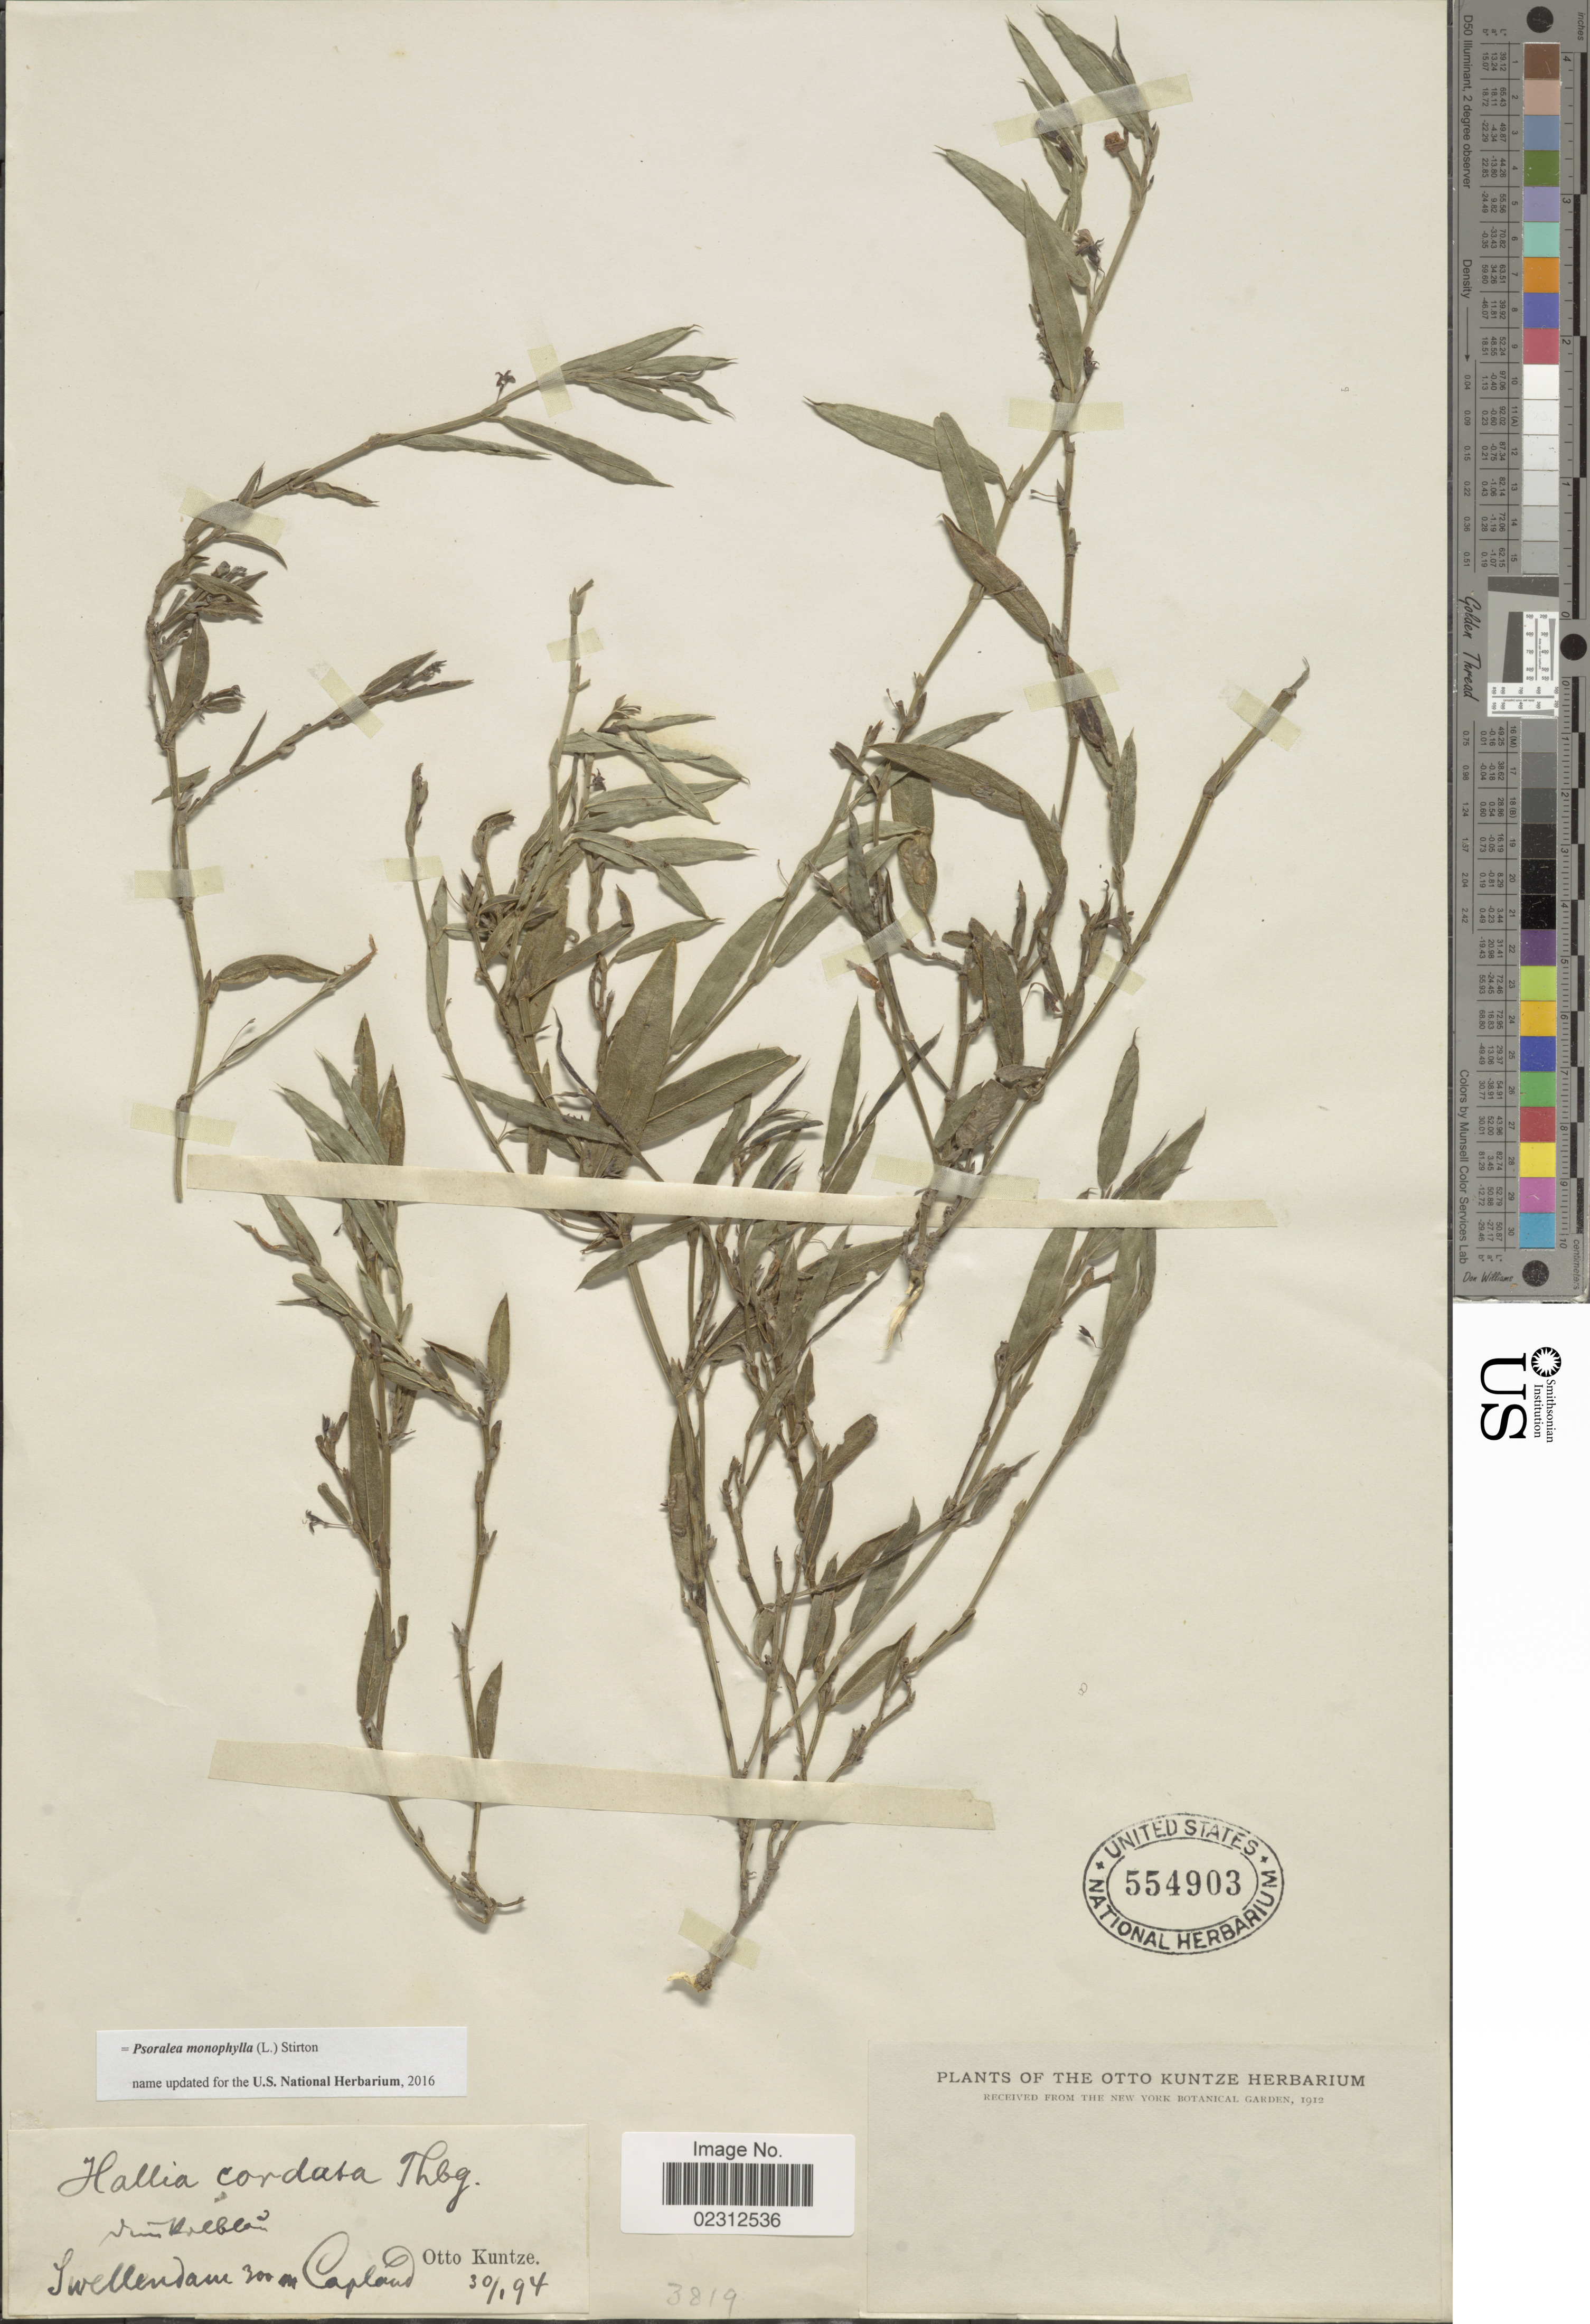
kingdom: Plantae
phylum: Tracheophyta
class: Magnoliopsida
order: Fabales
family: Fabaceae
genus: Psoralea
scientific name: Psoralea monophylla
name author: (L.) C.H. Stirt.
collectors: C.E.O. Kuntze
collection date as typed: Transcribed d/m/y: 30/1/94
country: South Africa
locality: Swellendam Capland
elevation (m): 300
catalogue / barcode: US 554903